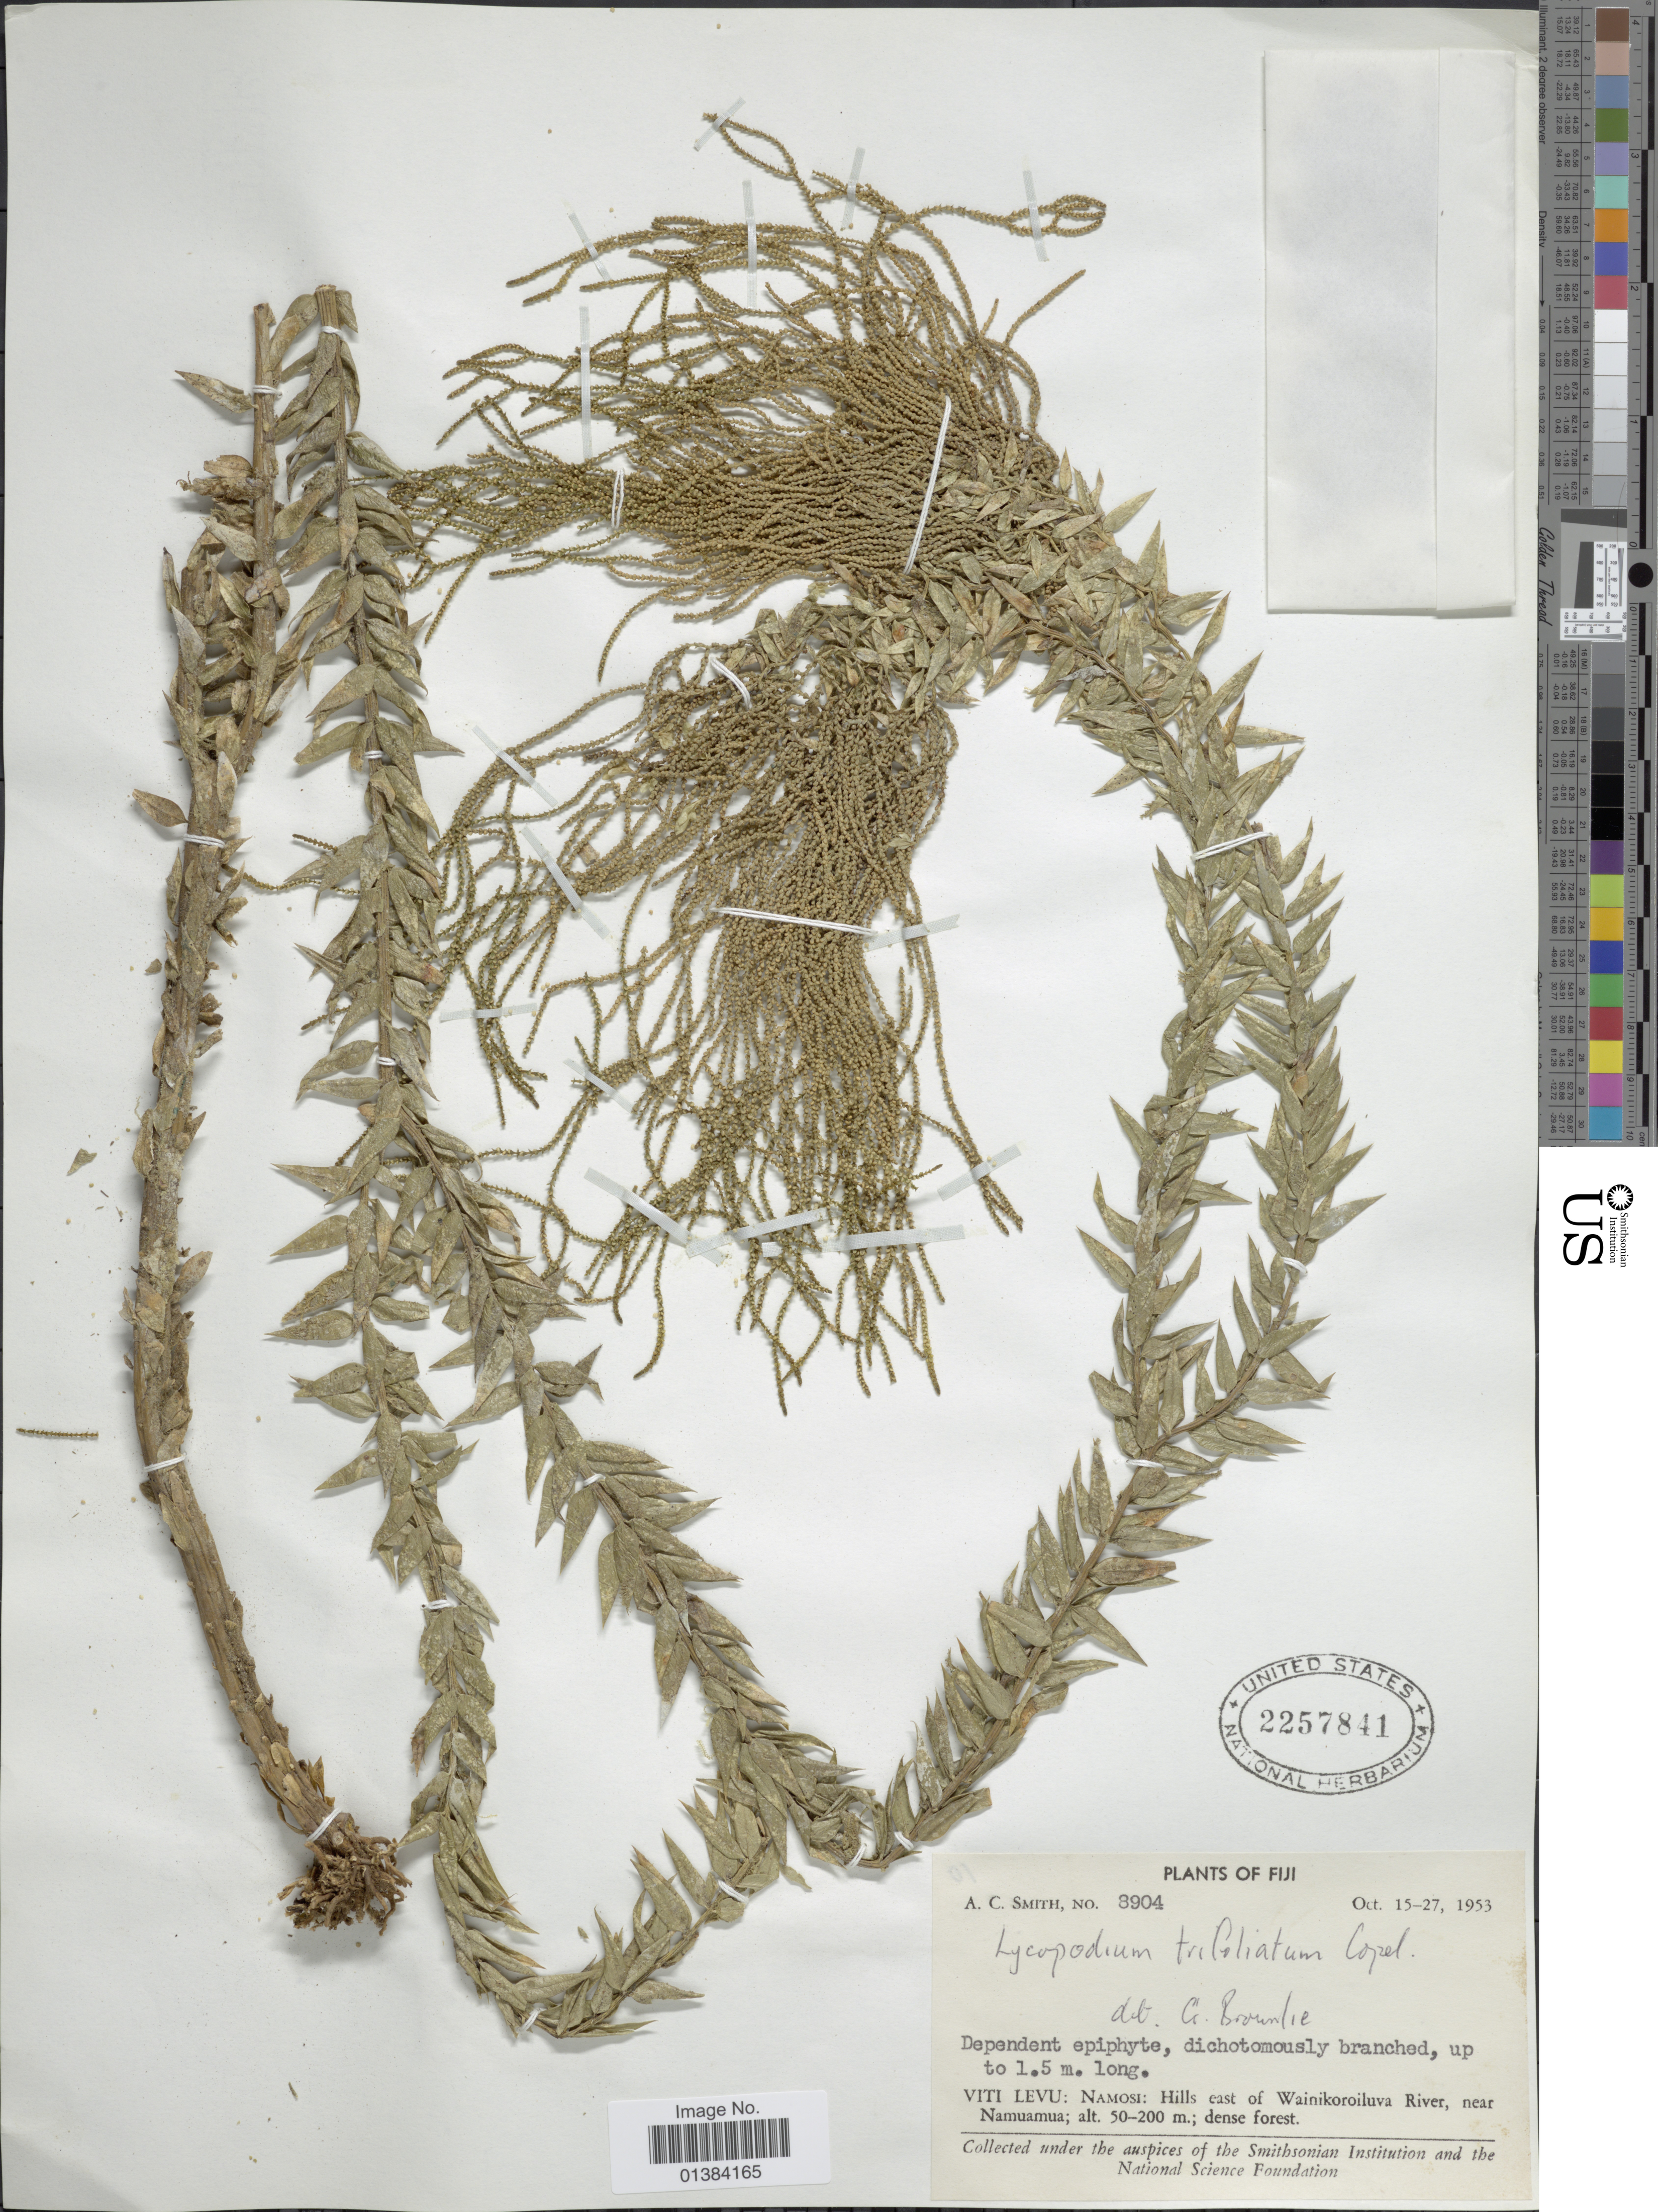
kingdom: Plantae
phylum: Tracheophyta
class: Lycopodiopsida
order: Lycopodiales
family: Lycopodiaceae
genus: Phlegmariurus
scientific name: Phlegmariurus trifoliatus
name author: (Copel.) A. R. Field & Bostock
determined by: Field, A. R.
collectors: A. C. Smith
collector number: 8904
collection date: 1953-10-15/1953-10-27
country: Fiji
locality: Viti Levu: Namosi: Hills east of Wainikoroiluva River, near Namuamua.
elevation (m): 50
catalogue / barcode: US 2257841